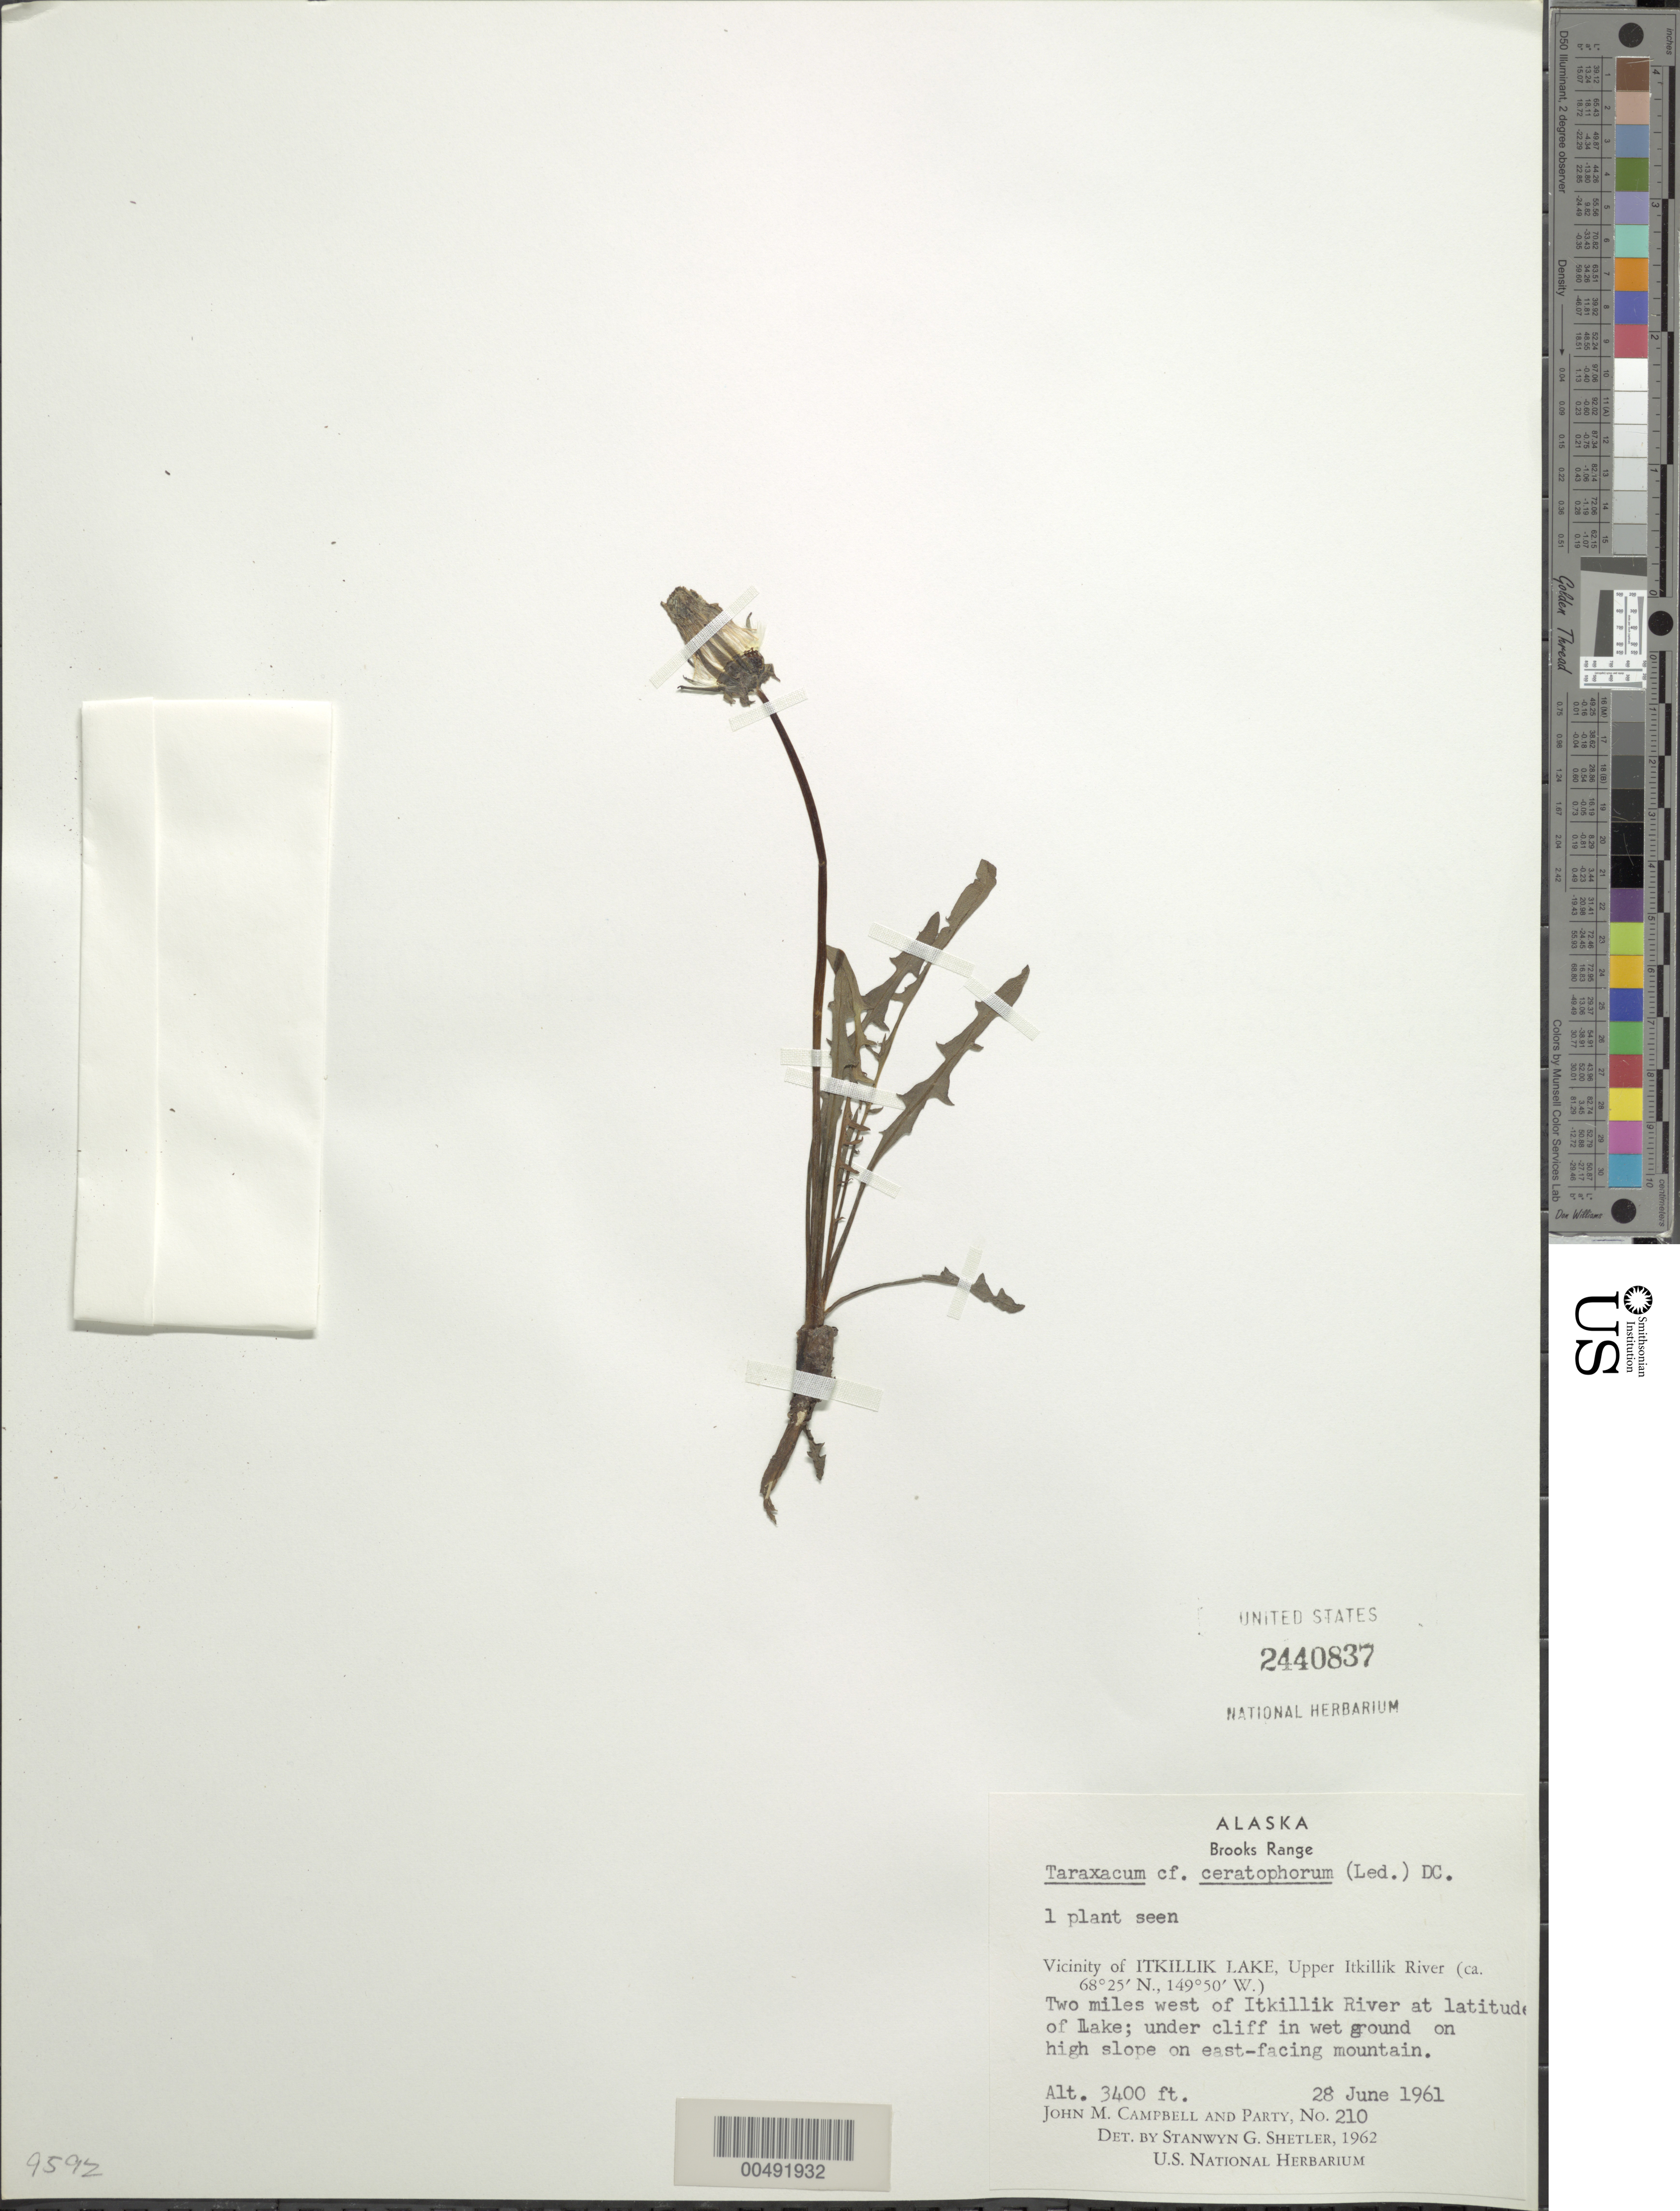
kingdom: Plantae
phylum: Tracheophyta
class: Magnoliopsida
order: Asterales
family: Asteraceae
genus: Taraxacum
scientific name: Taraxacum ceratophorum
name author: (Ledeb.) DC.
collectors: J. M. Campbell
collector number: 210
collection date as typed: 28 Jun 1961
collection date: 1961-06-28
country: United States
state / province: Alaska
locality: Brooks Range, 2 mi. W of Upper Itkillik River at latitude of Itkillik Lake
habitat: under cliff in wet ground on high slope on east-facing mountain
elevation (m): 1036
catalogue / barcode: US 2440837